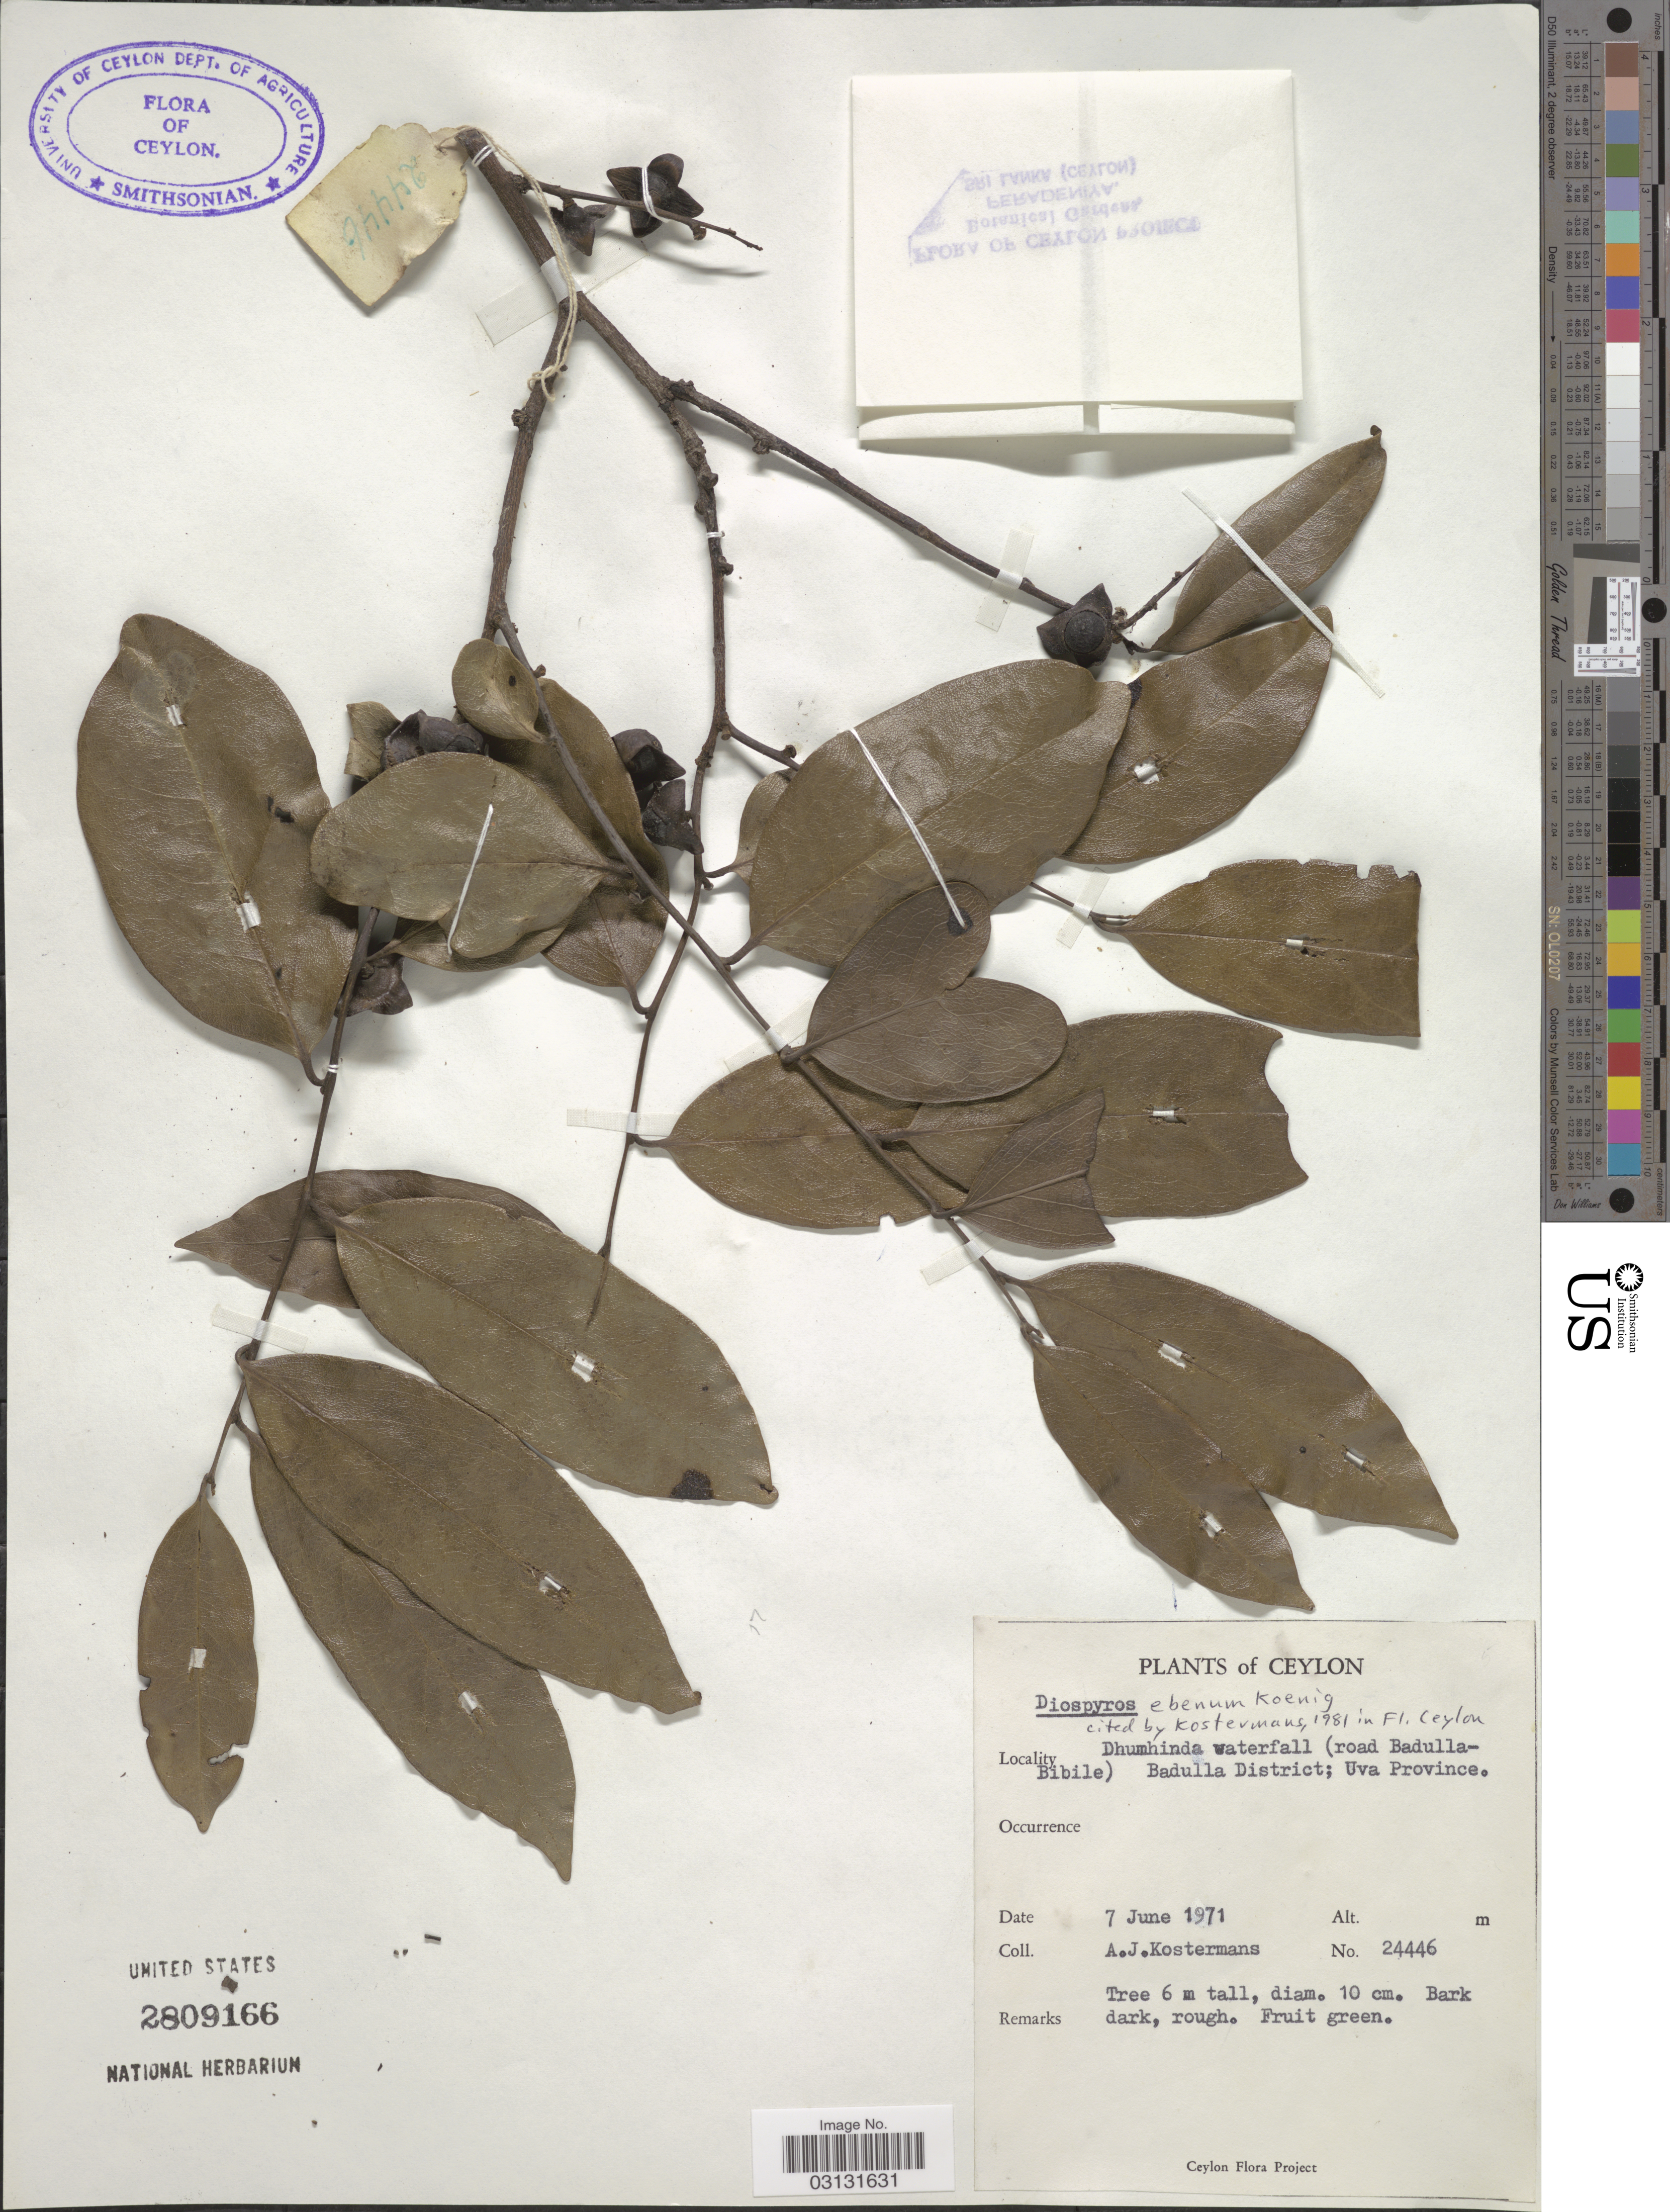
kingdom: Plantae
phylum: Tracheophyta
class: Magnoliopsida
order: Ericales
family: Ebenaceae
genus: Diospyros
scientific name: Diospyros ebenum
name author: J. Koenig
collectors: A. J. G. Kostermans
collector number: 24446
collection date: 1971-06-07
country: Sri Lanka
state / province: Uva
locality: Ceylon. Dhumhinda waterfall (road Badulla-Bibile) Badulla District; Uva Province.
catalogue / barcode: US 2809166